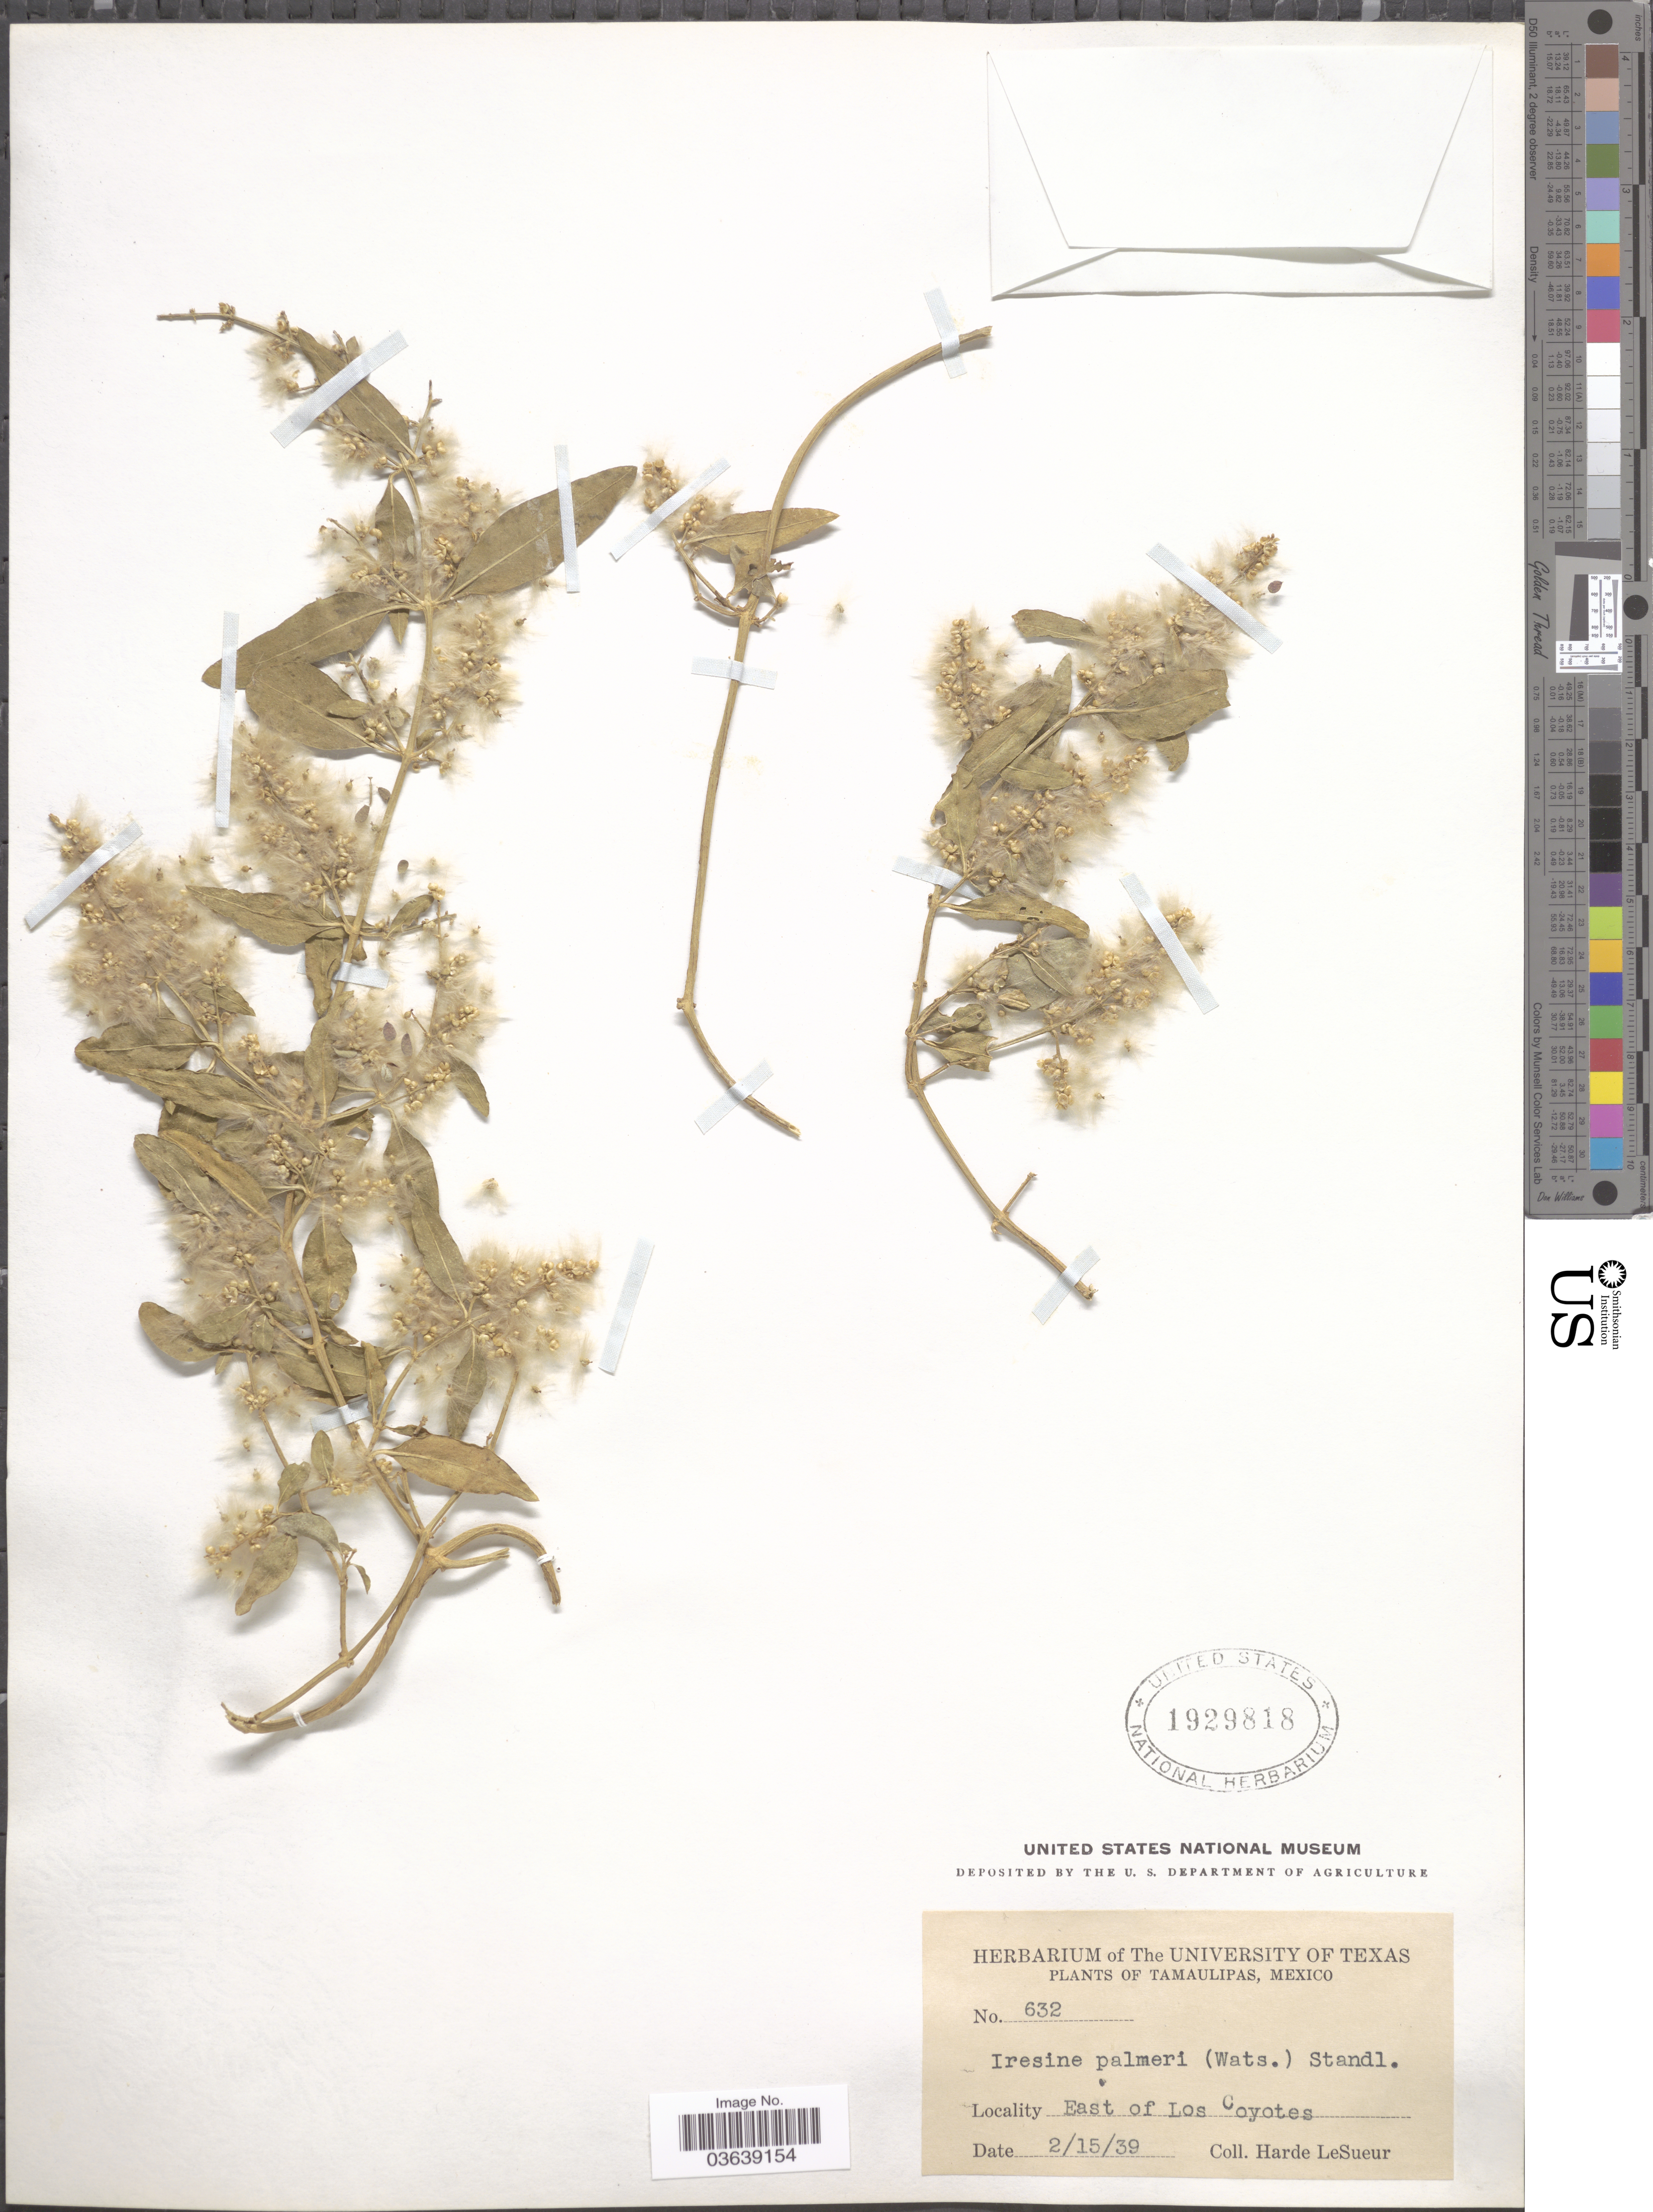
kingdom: Plantae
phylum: Tracheophyta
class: Magnoliopsida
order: Caryophyllales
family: Amaranthaceae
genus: Iresine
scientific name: Iresine palmeri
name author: (S. Watson) Standl.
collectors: H. LeSueur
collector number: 632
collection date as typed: Transcribed d/m/y: 15/2/39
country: Mexico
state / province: Tamaulipas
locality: East of Los Coyotes.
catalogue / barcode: US 1929818